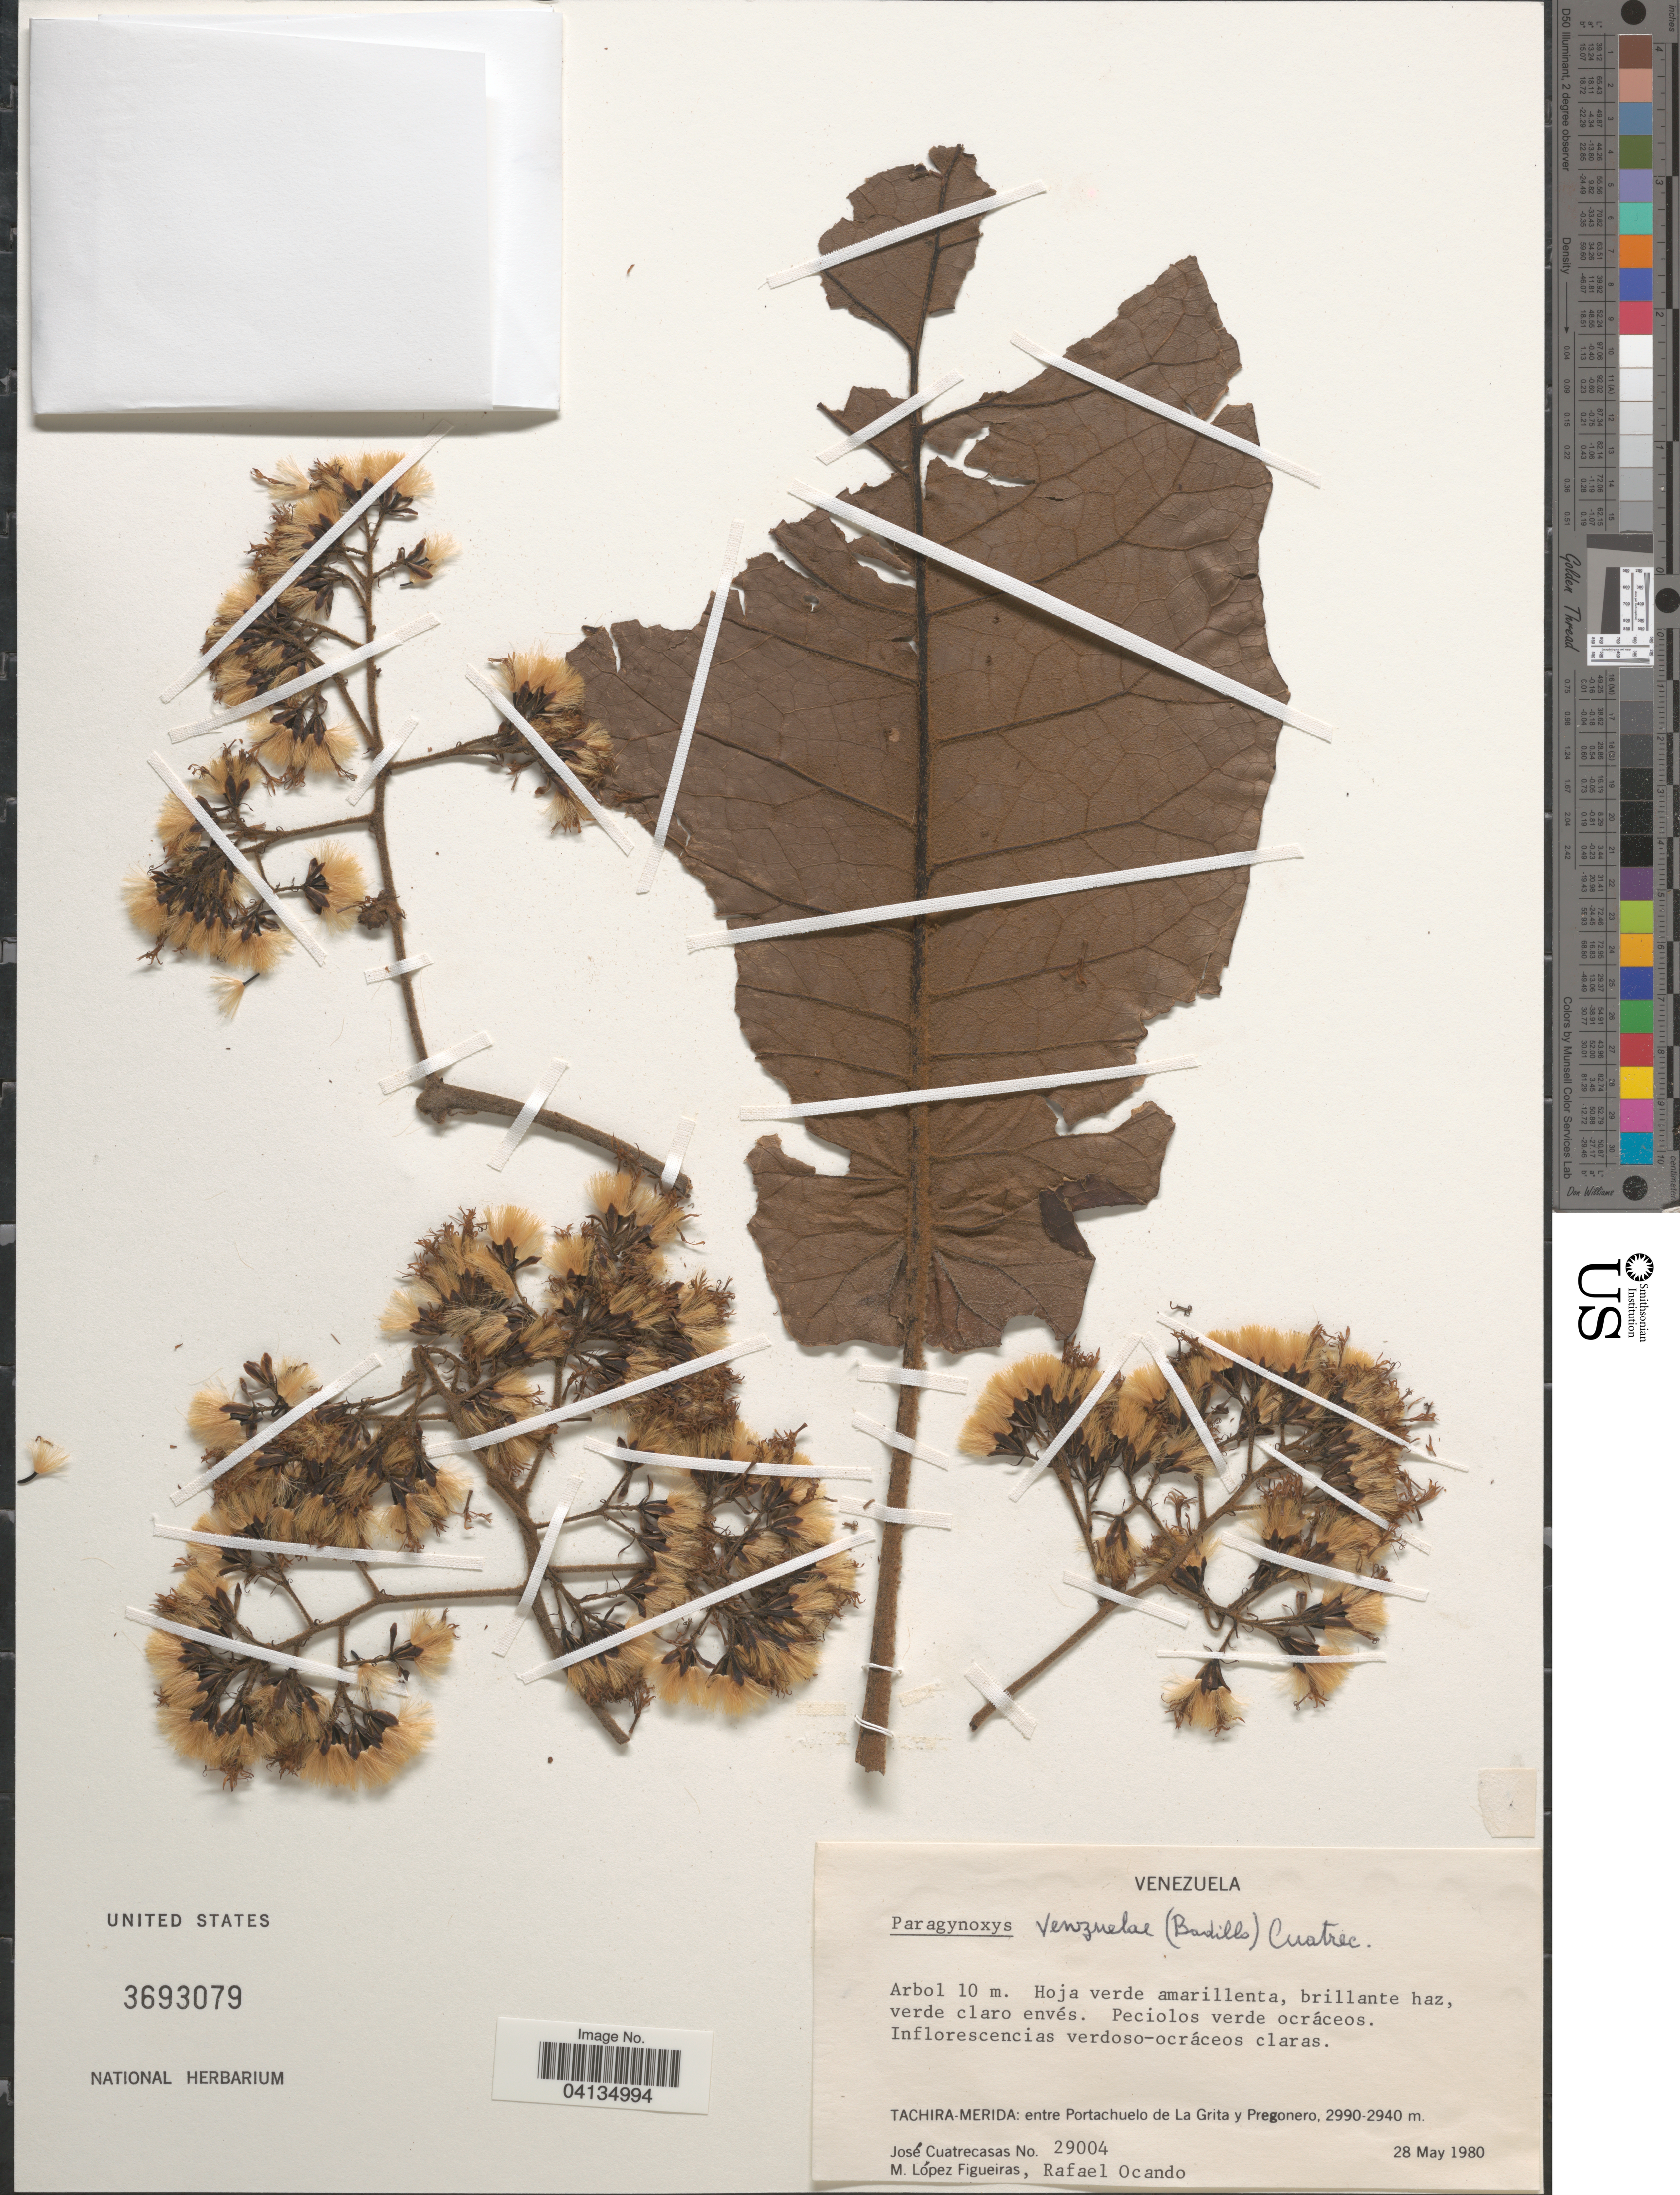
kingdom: Plantae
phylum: Tracheophyta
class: Magnoliopsida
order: Asterales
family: Asteraceae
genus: Paragynoxys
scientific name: Paragynoxys venezuelae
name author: (V.M. Badillo) Cuatrec.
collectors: J. Cuatrecasas & M. López Figueiras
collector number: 29004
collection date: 1980-05-28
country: Venezuela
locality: Tachira-Merida: entre Portachuelo de La Grita y Pregonero.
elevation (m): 2940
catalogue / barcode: US 3693079